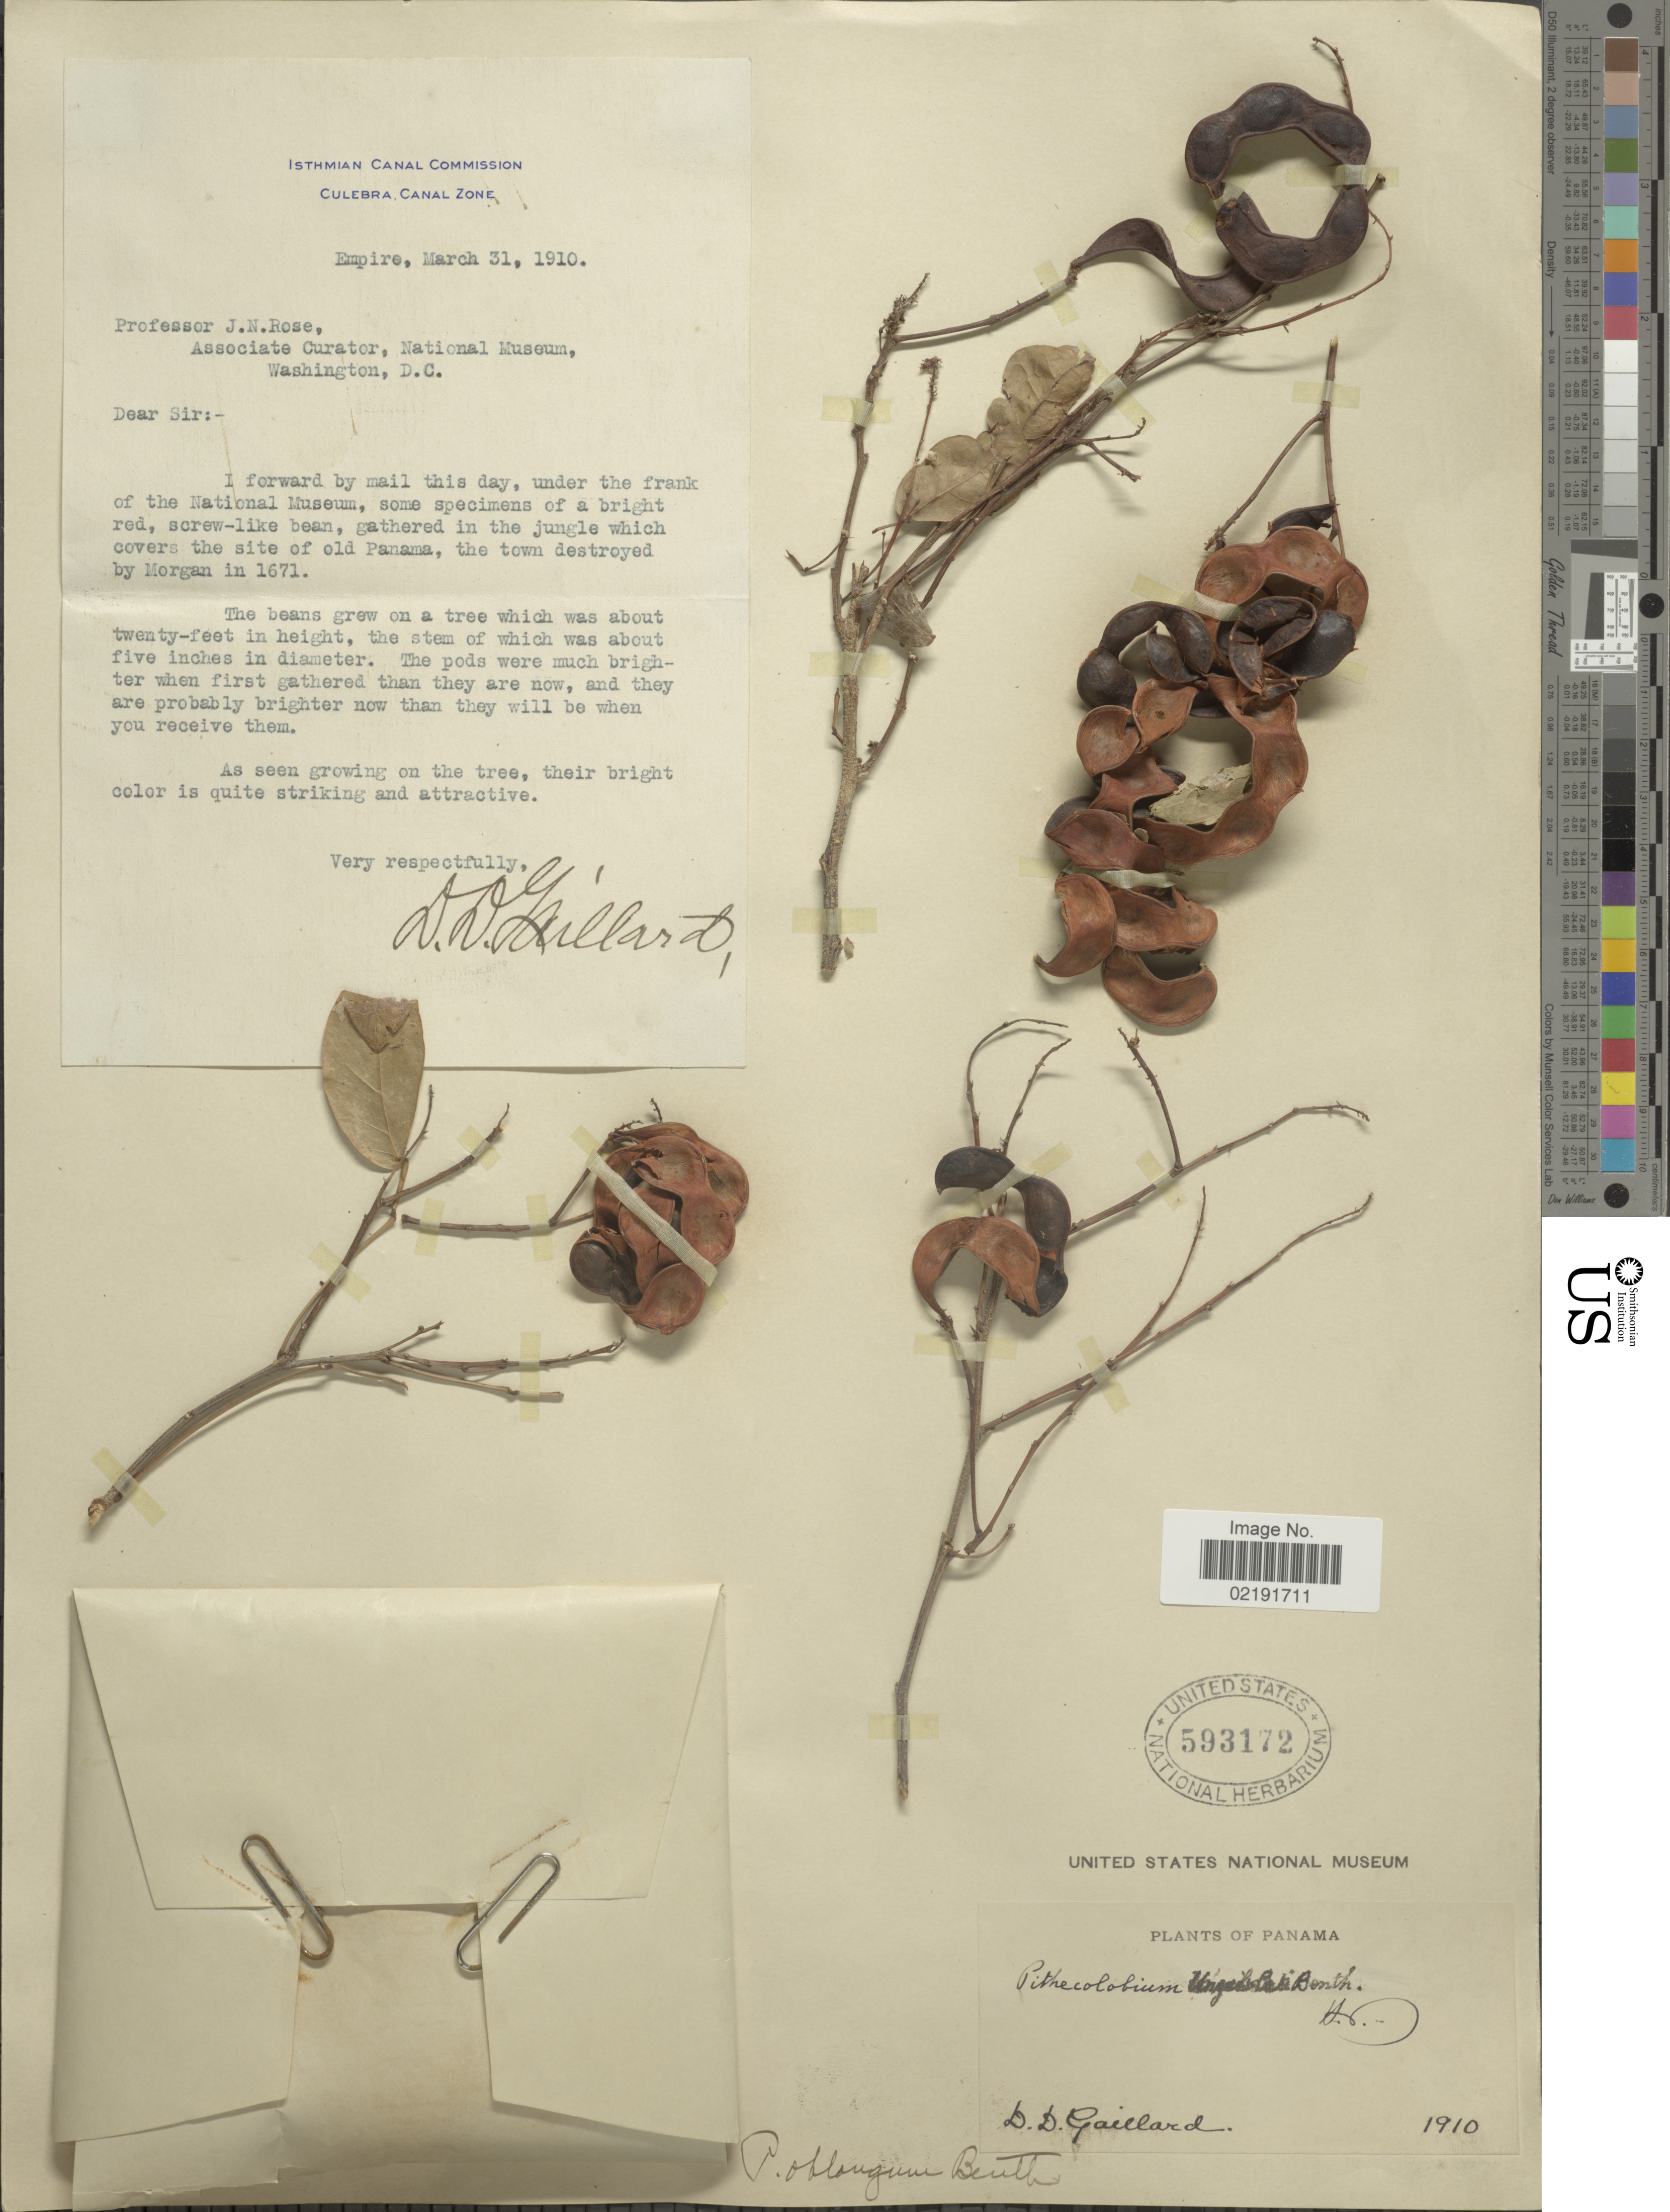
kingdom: Plantae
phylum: Tracheophyta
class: Magnoliopsida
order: Fabales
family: Fabaceae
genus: Pithecellobium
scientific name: Pithecellobium unguis-cati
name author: (L.) Benth.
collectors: D. Gaillard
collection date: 1910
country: Panama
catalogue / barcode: US 593172